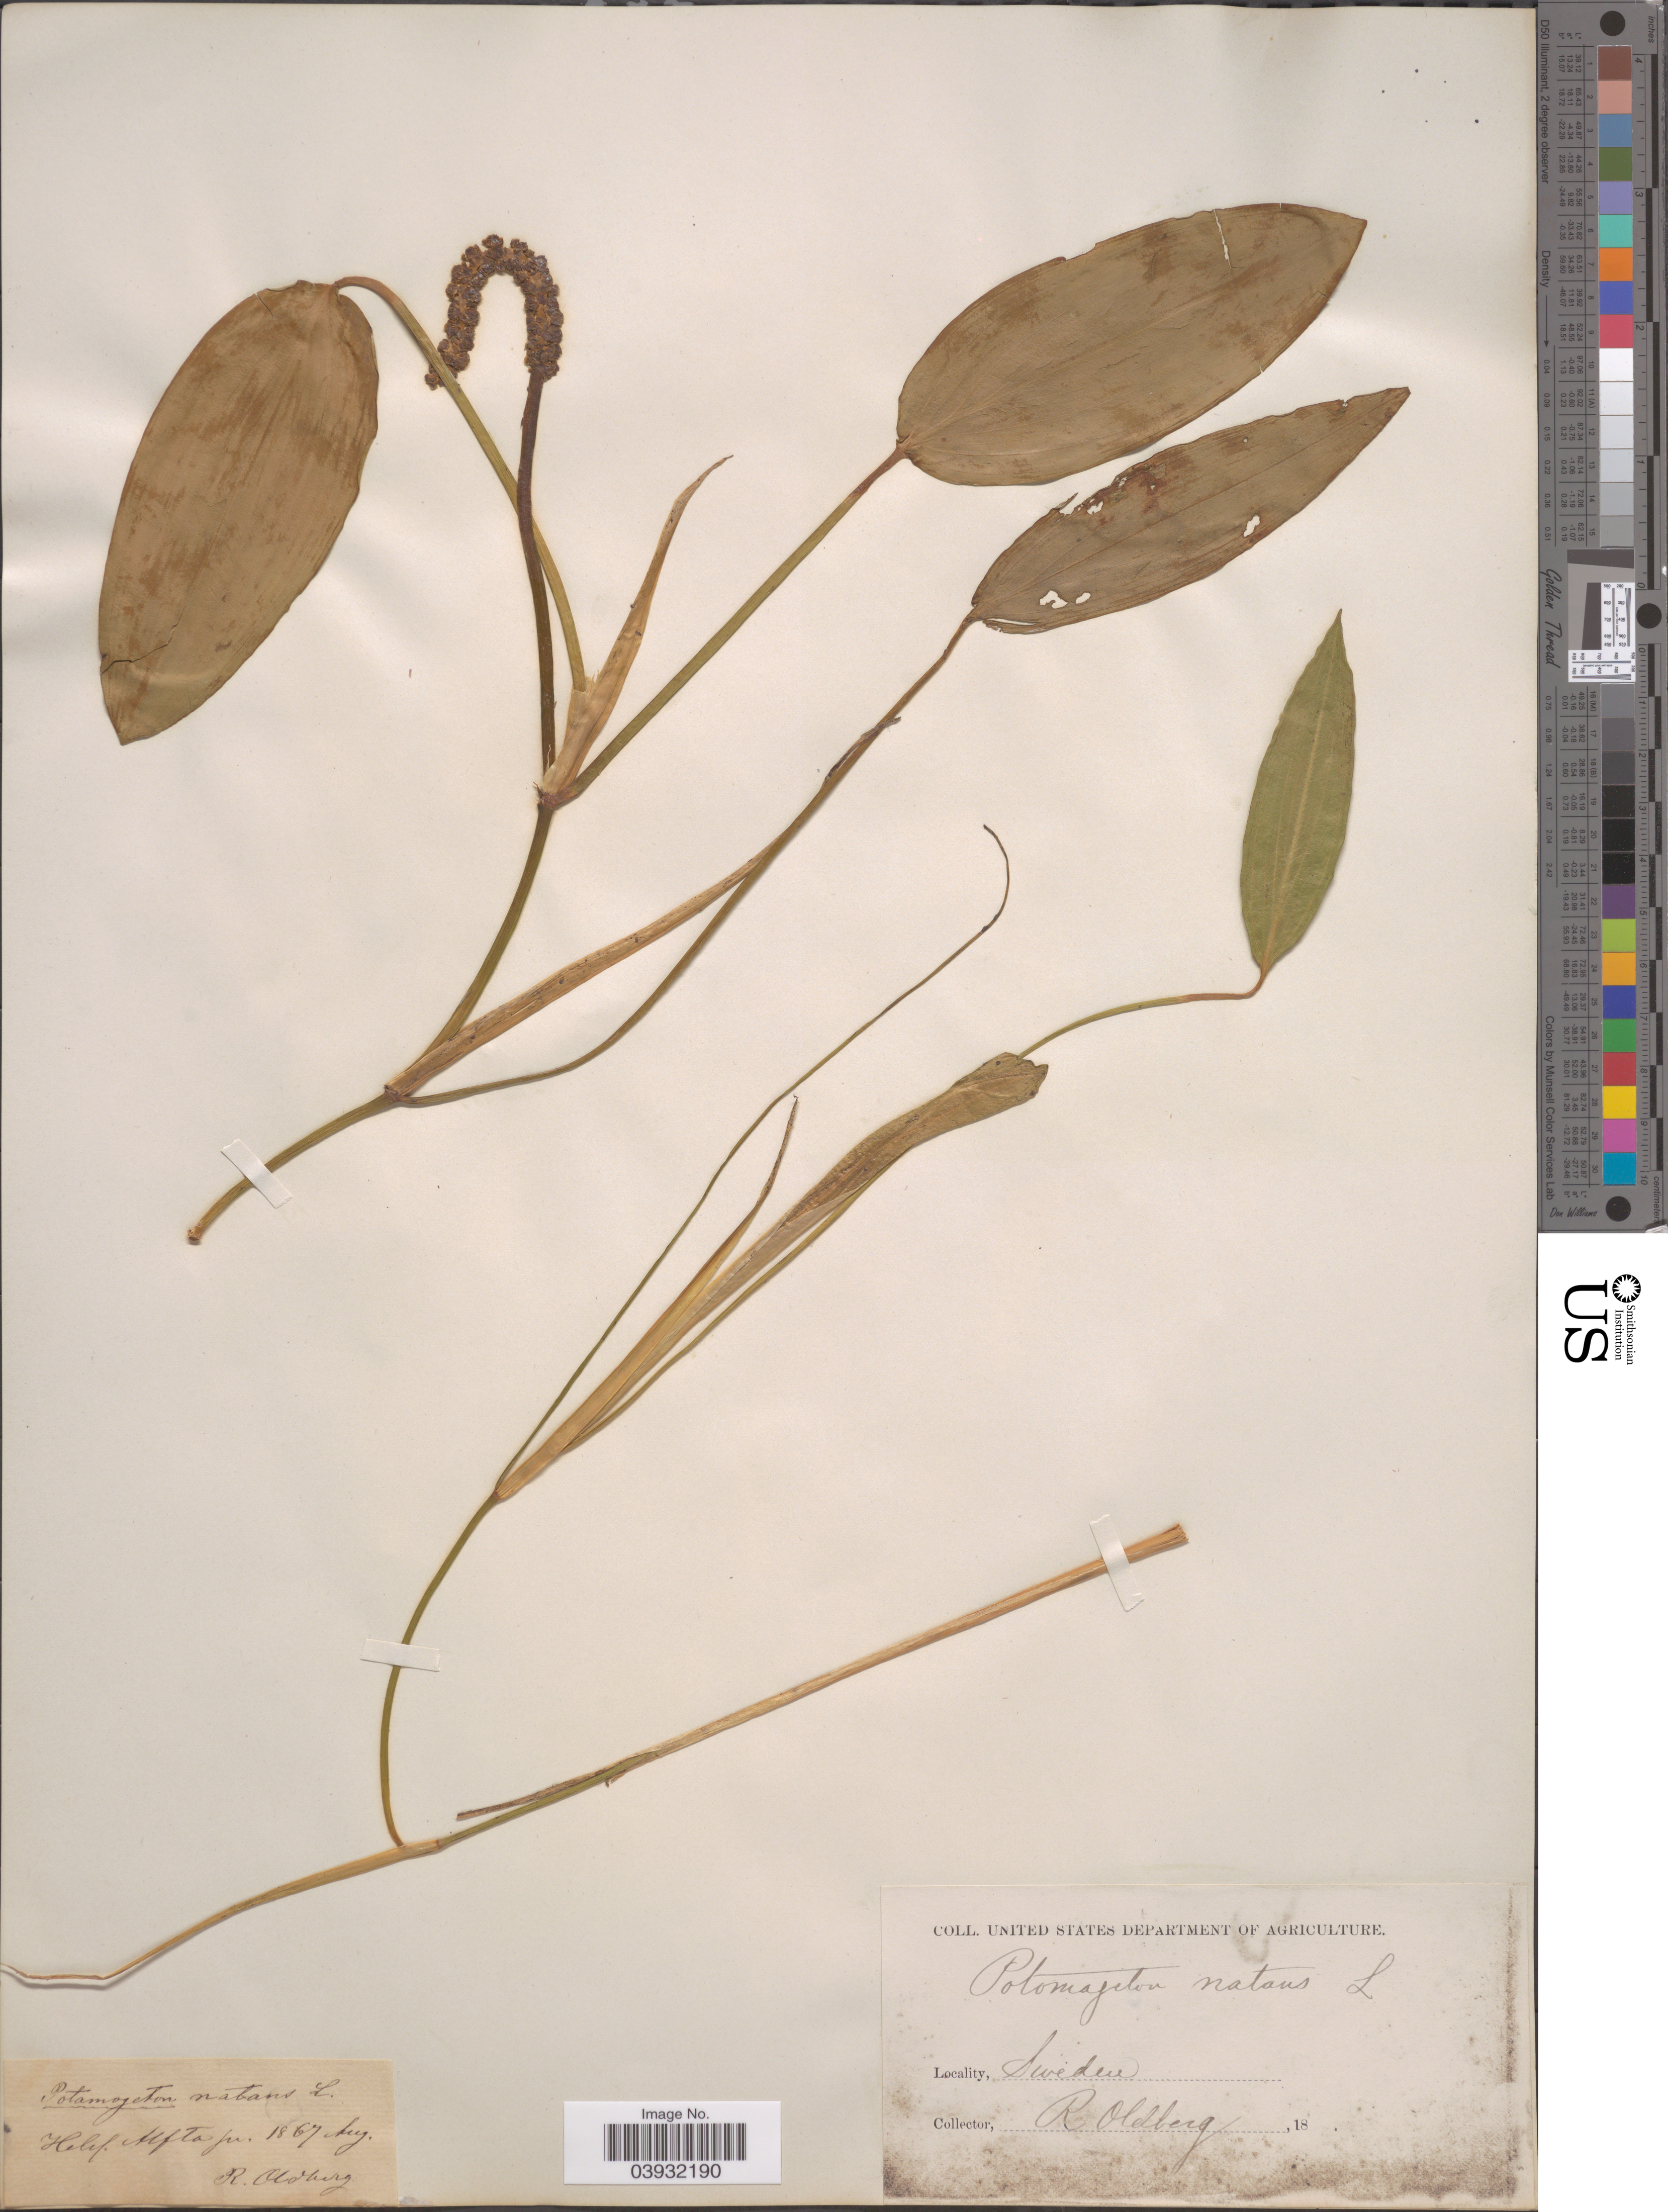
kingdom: Plantae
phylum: Tracheophyta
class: Liliopsida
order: Alismatales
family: Potamogetonaceae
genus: Potamogeton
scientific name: Potamogeton natans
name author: L.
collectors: R. Oldberg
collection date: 1867-08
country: Sweden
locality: Helsl. Alfta. sn.